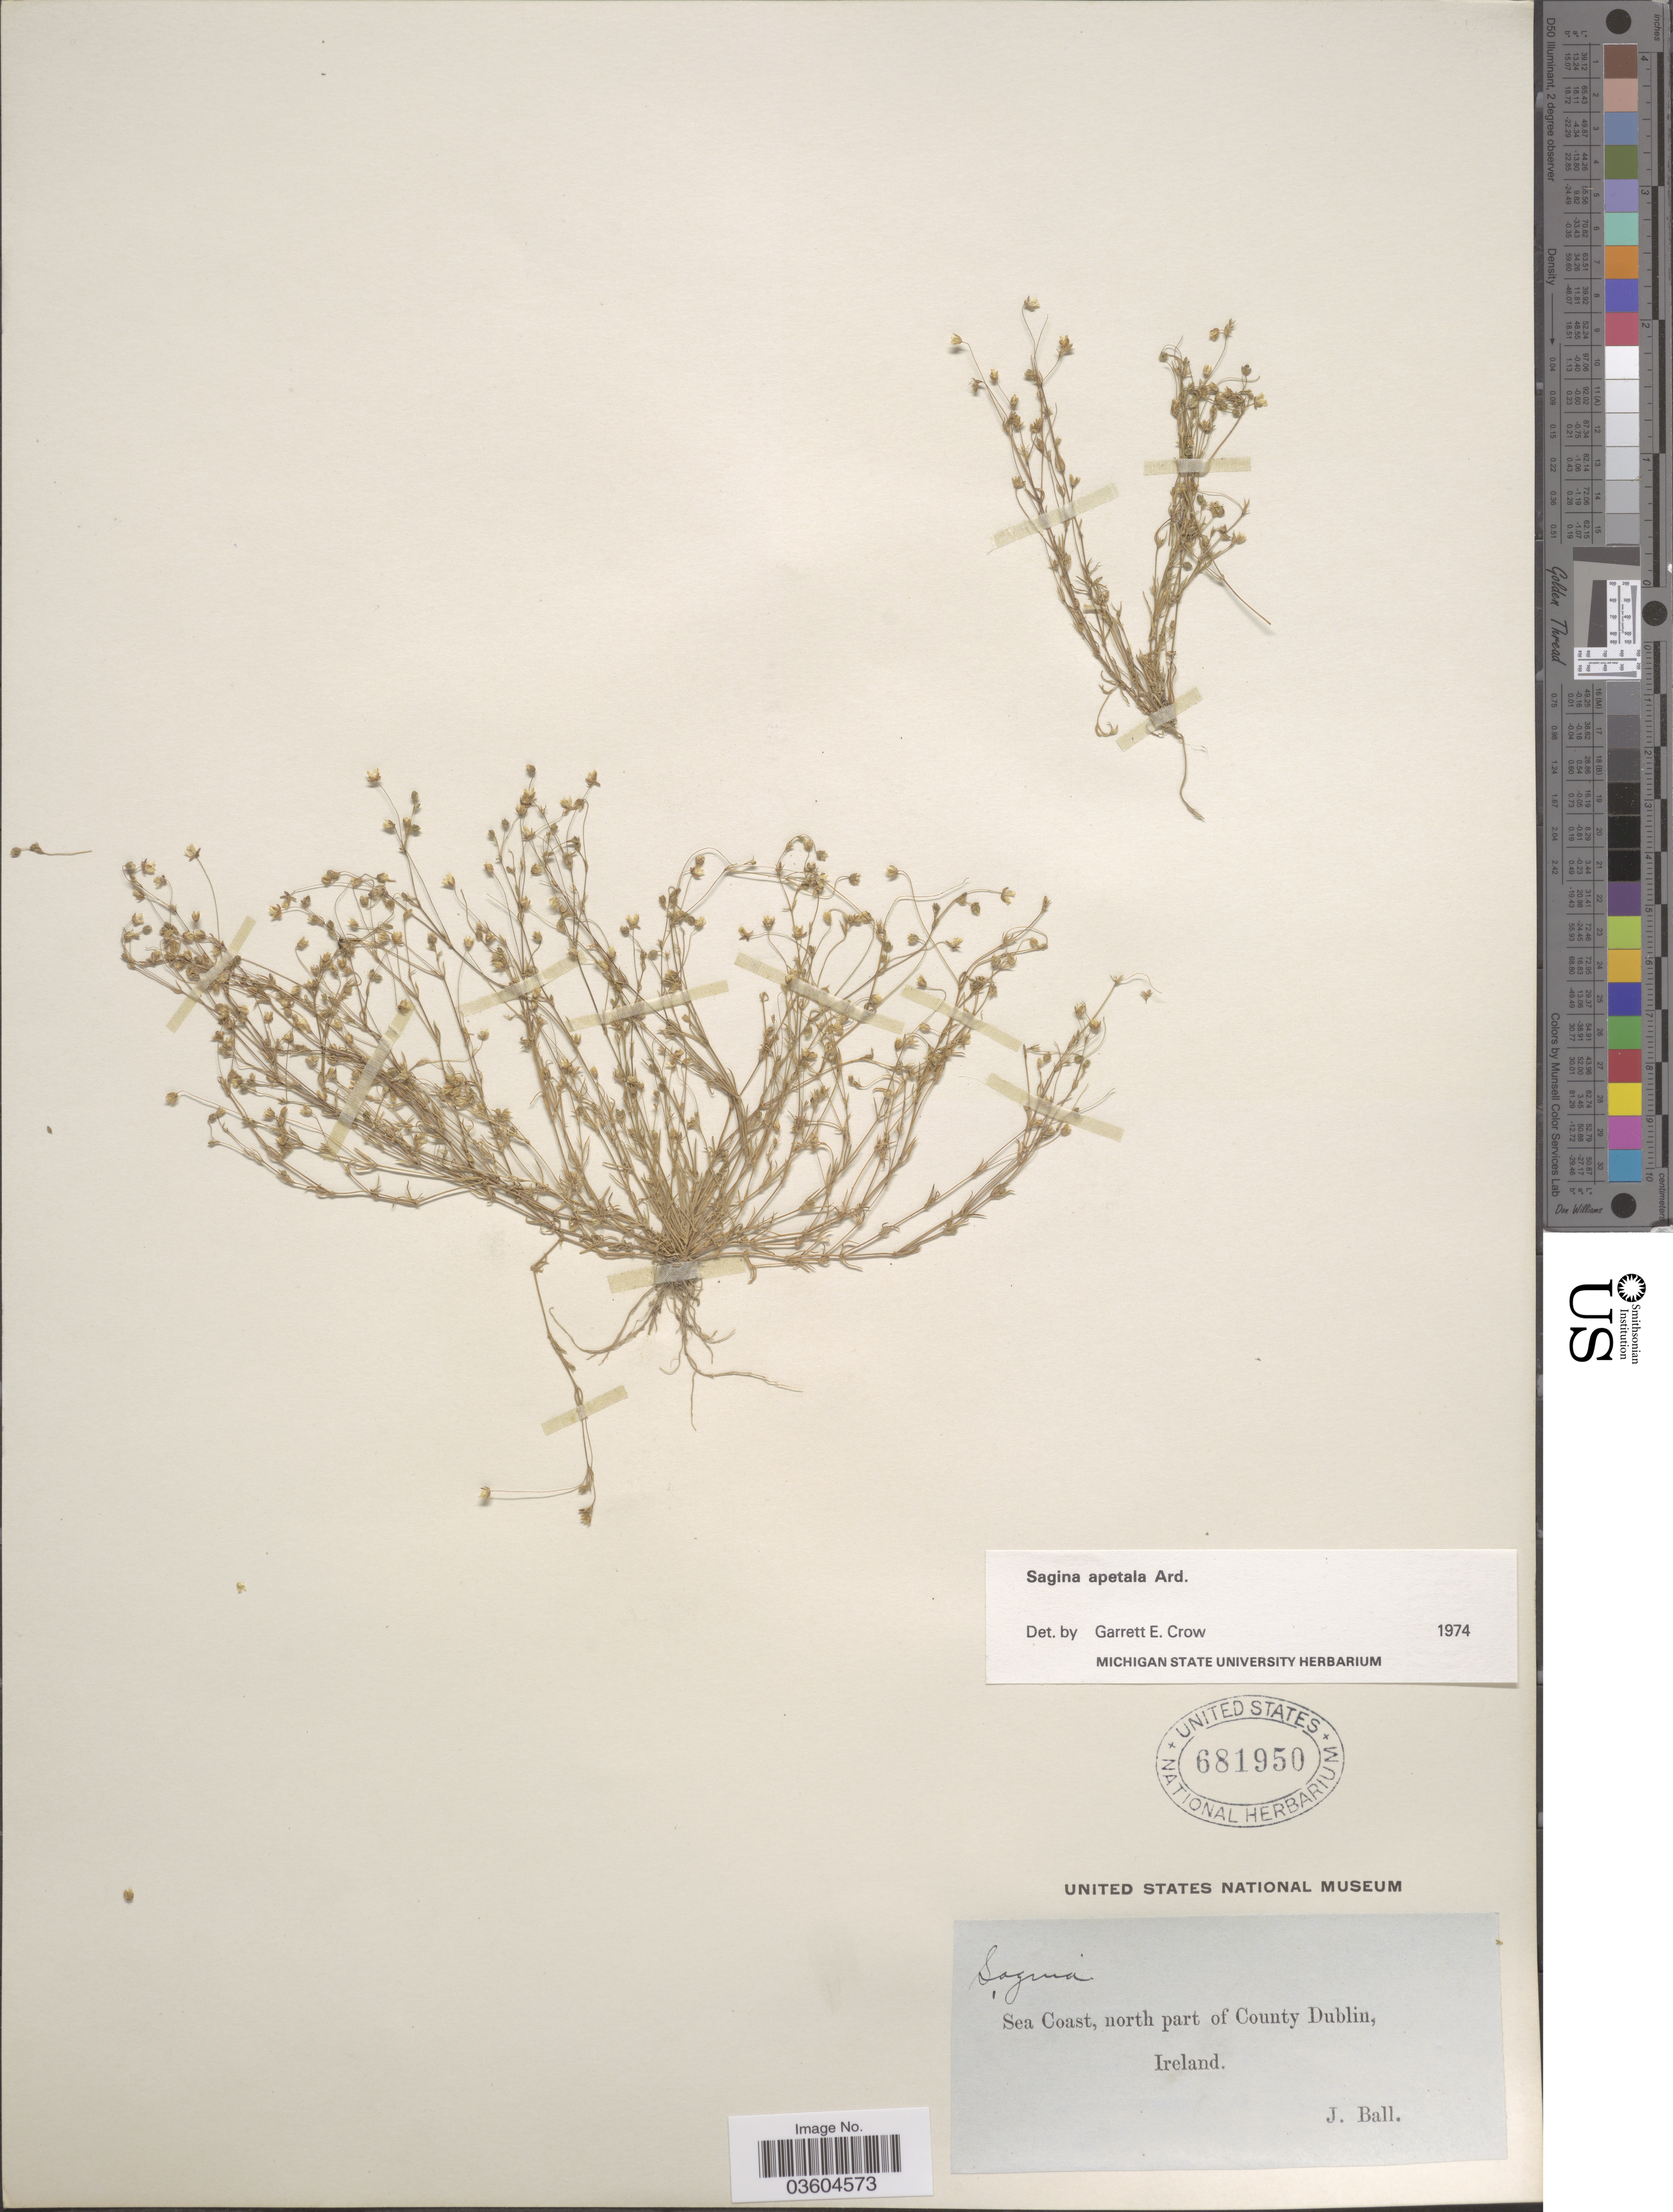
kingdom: Plantae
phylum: Tracheophyta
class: Magnoliopsida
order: Caryophyllales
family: Caryophyllaceae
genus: Sagina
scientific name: Sagina apetala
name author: Ard.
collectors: J. Ball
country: Ireland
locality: Sea Coast, north part of County, Dublin.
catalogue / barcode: US 681950